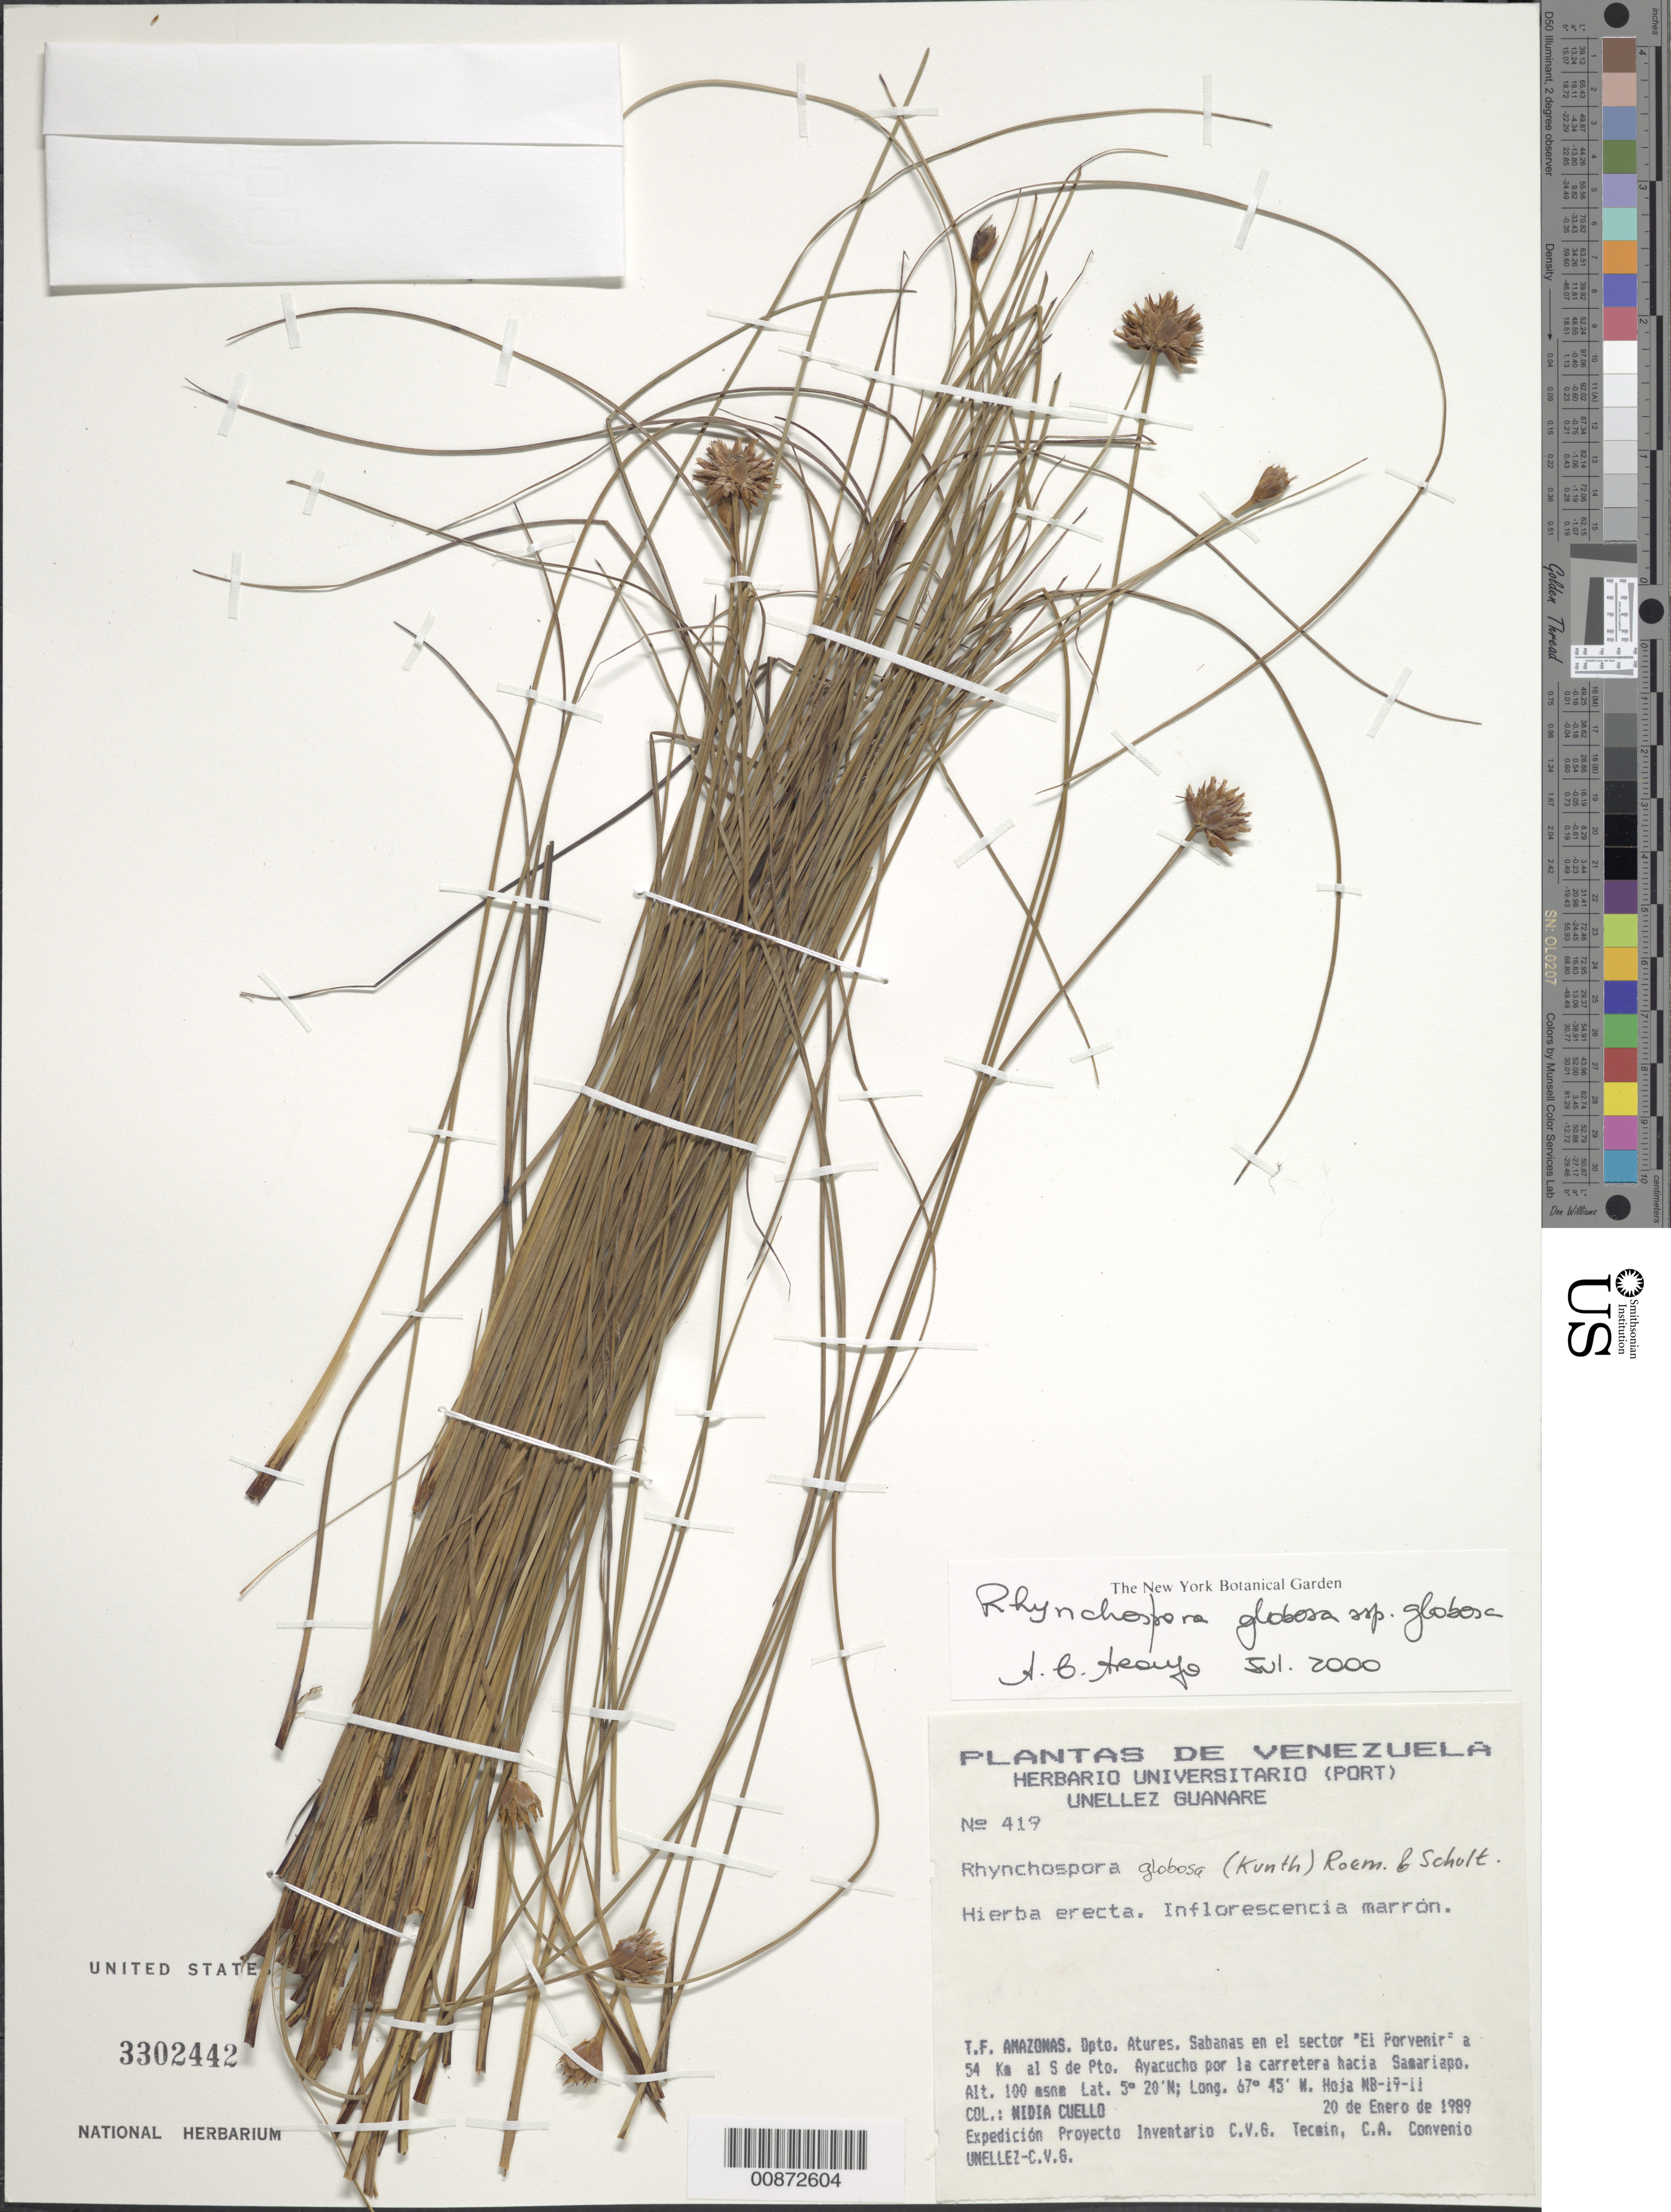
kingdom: Plantae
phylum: Tracheophyta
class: Liliopsida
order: Poales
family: Cyperaceae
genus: Rhynchospora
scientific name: Rhynchospora globosa subsp. globosa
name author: (Kunth) Roem. & Schult.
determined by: Araújo, A. C.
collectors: N. L. Cuello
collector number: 419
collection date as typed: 20-Jan-89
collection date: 1989-01-20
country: Venezuela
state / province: Amazonas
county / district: Atures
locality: Sector "El Porvenir", 54 km S Pto. Ayacucho por la carretera hacia Samariapo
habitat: Savanna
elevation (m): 100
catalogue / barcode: US 3302442